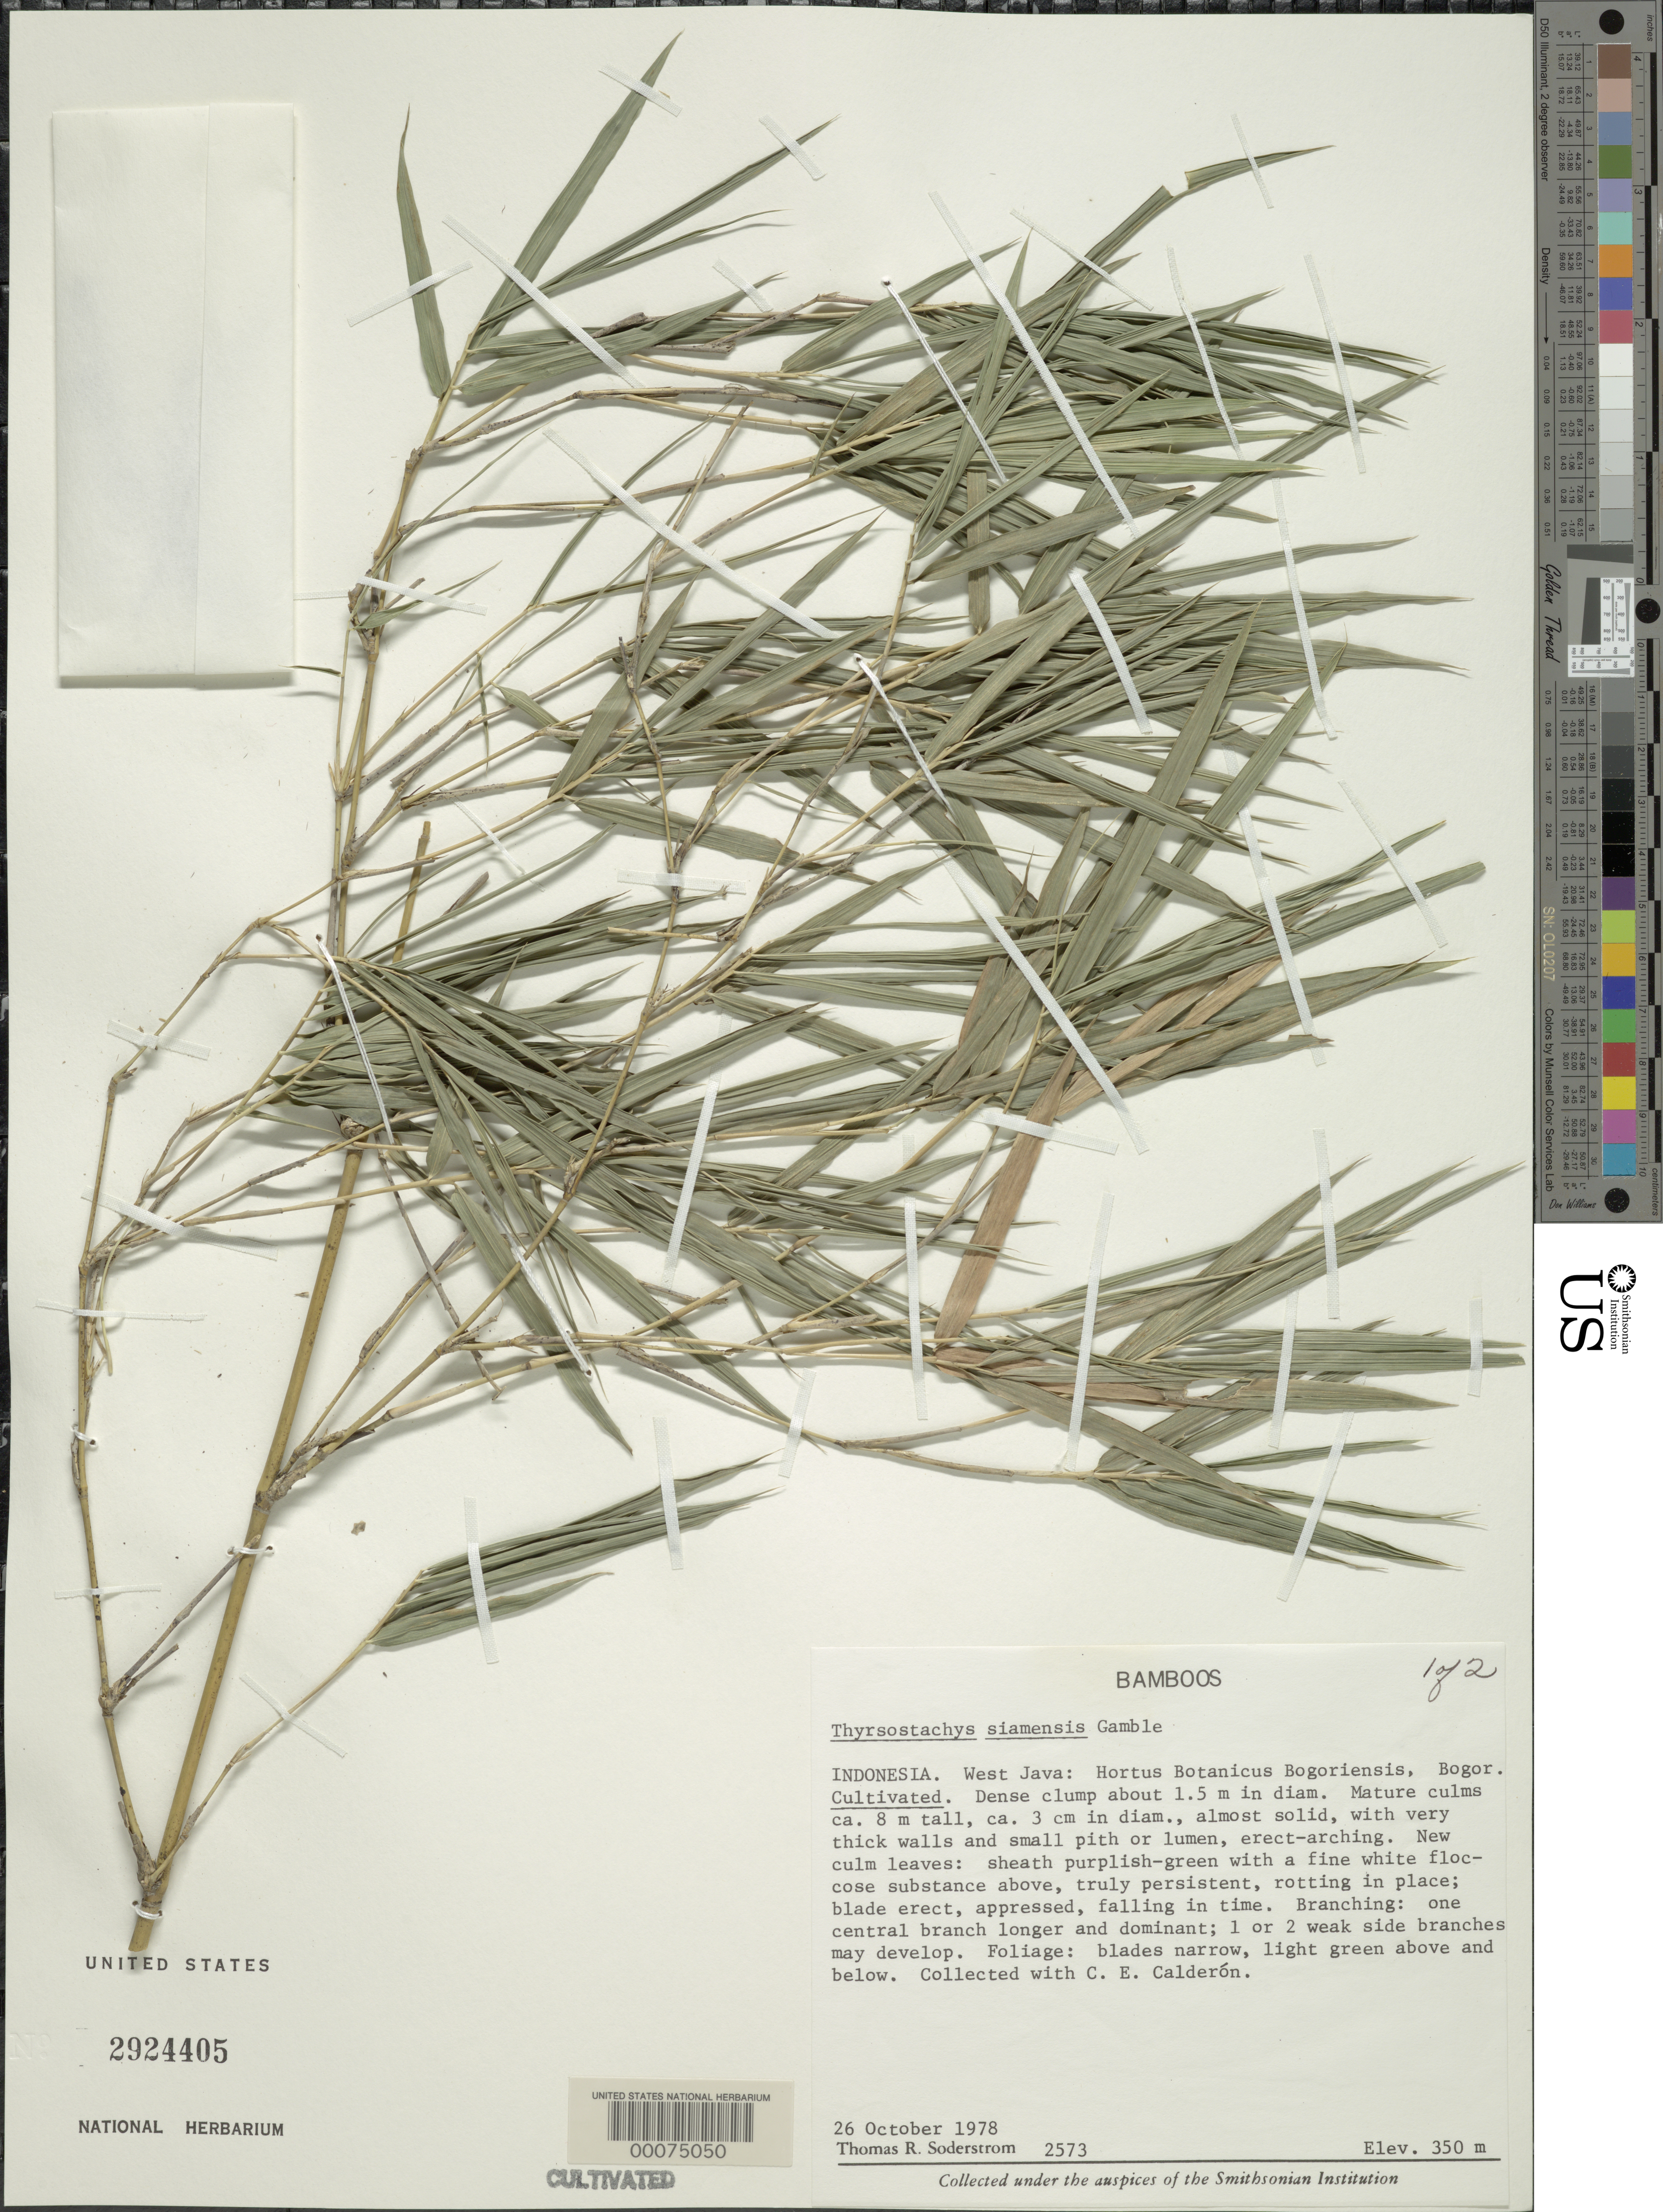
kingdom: Plantae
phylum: Tracheophyta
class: Liliopsida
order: Poales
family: Poaceae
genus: Thyrsostachys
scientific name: Thyrsostachys siamensis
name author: Gamble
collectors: T. R. Soderstrom & C. E. Calderón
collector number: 2573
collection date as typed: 26 Oct 1978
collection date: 1978-10-26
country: Indonesia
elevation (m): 350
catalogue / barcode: US 2924405